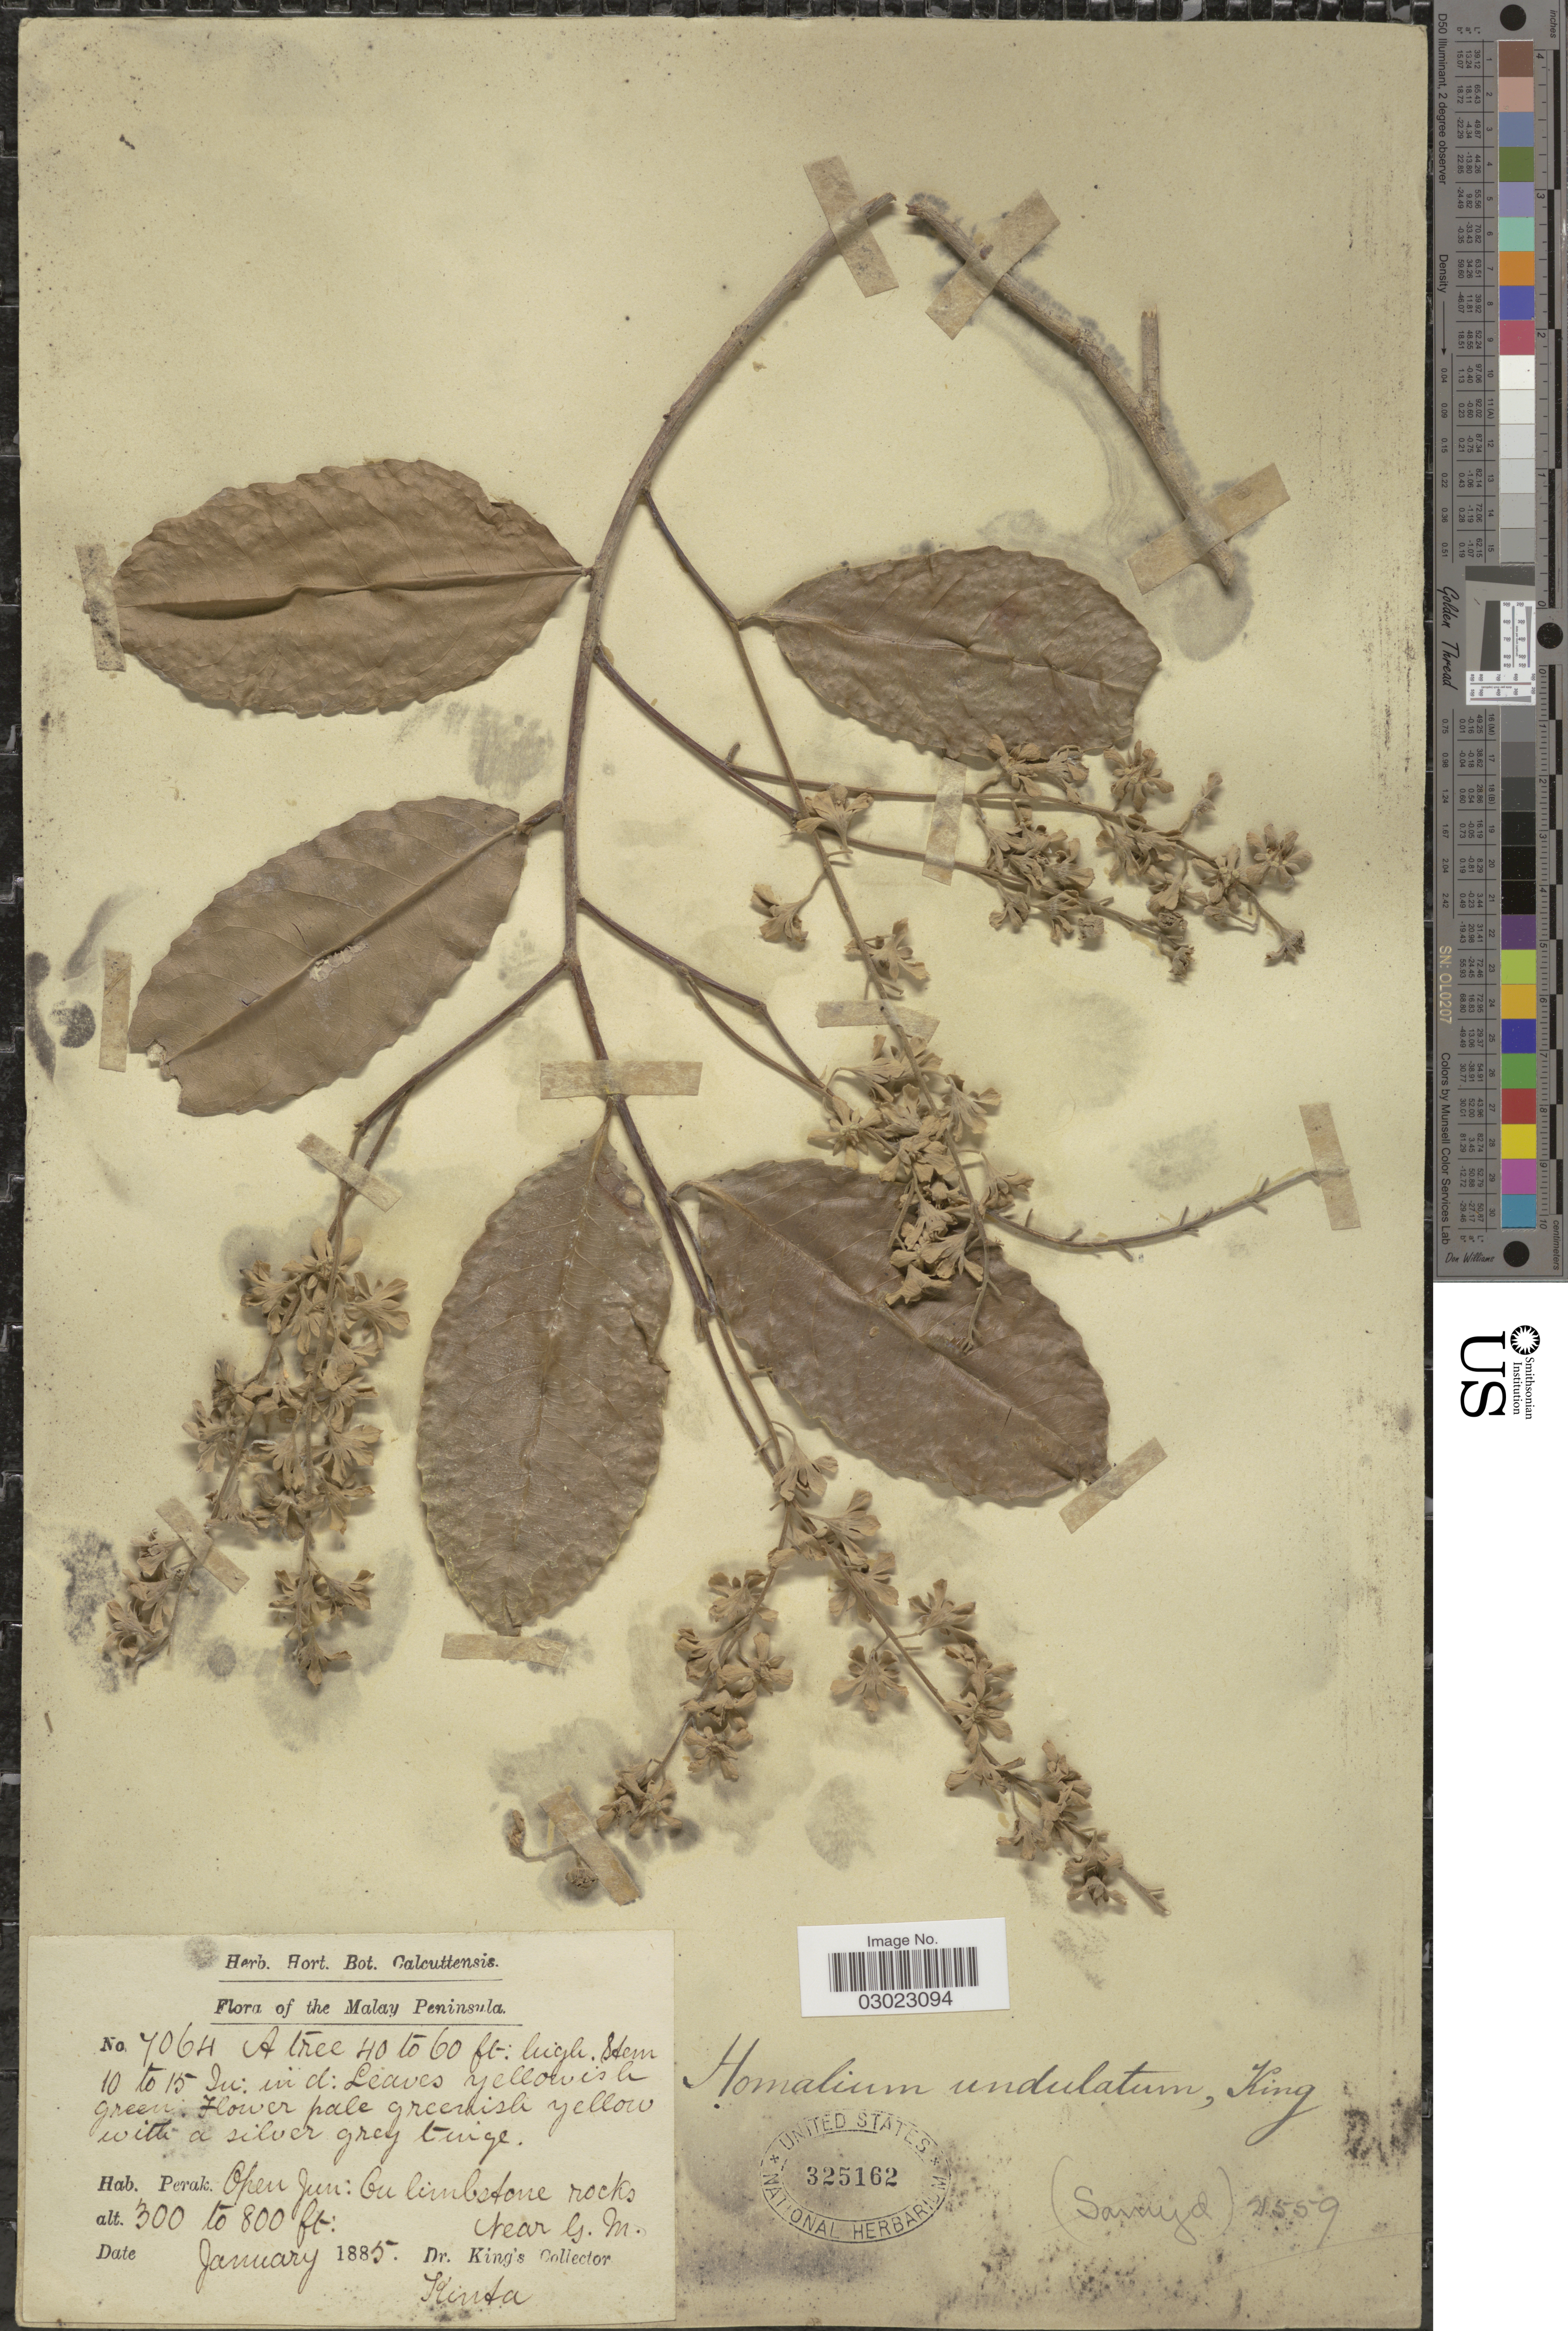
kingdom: Plantae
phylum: Tracheophyta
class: Magnoliopsida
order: Malpighiales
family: Salicaceae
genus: Homalium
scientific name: Homalium undulatum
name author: King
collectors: Dr. King's collector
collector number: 7064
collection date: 1885-01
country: Malaysia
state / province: Perak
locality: Malay Peninsula. Kinta.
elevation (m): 91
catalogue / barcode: US 325162